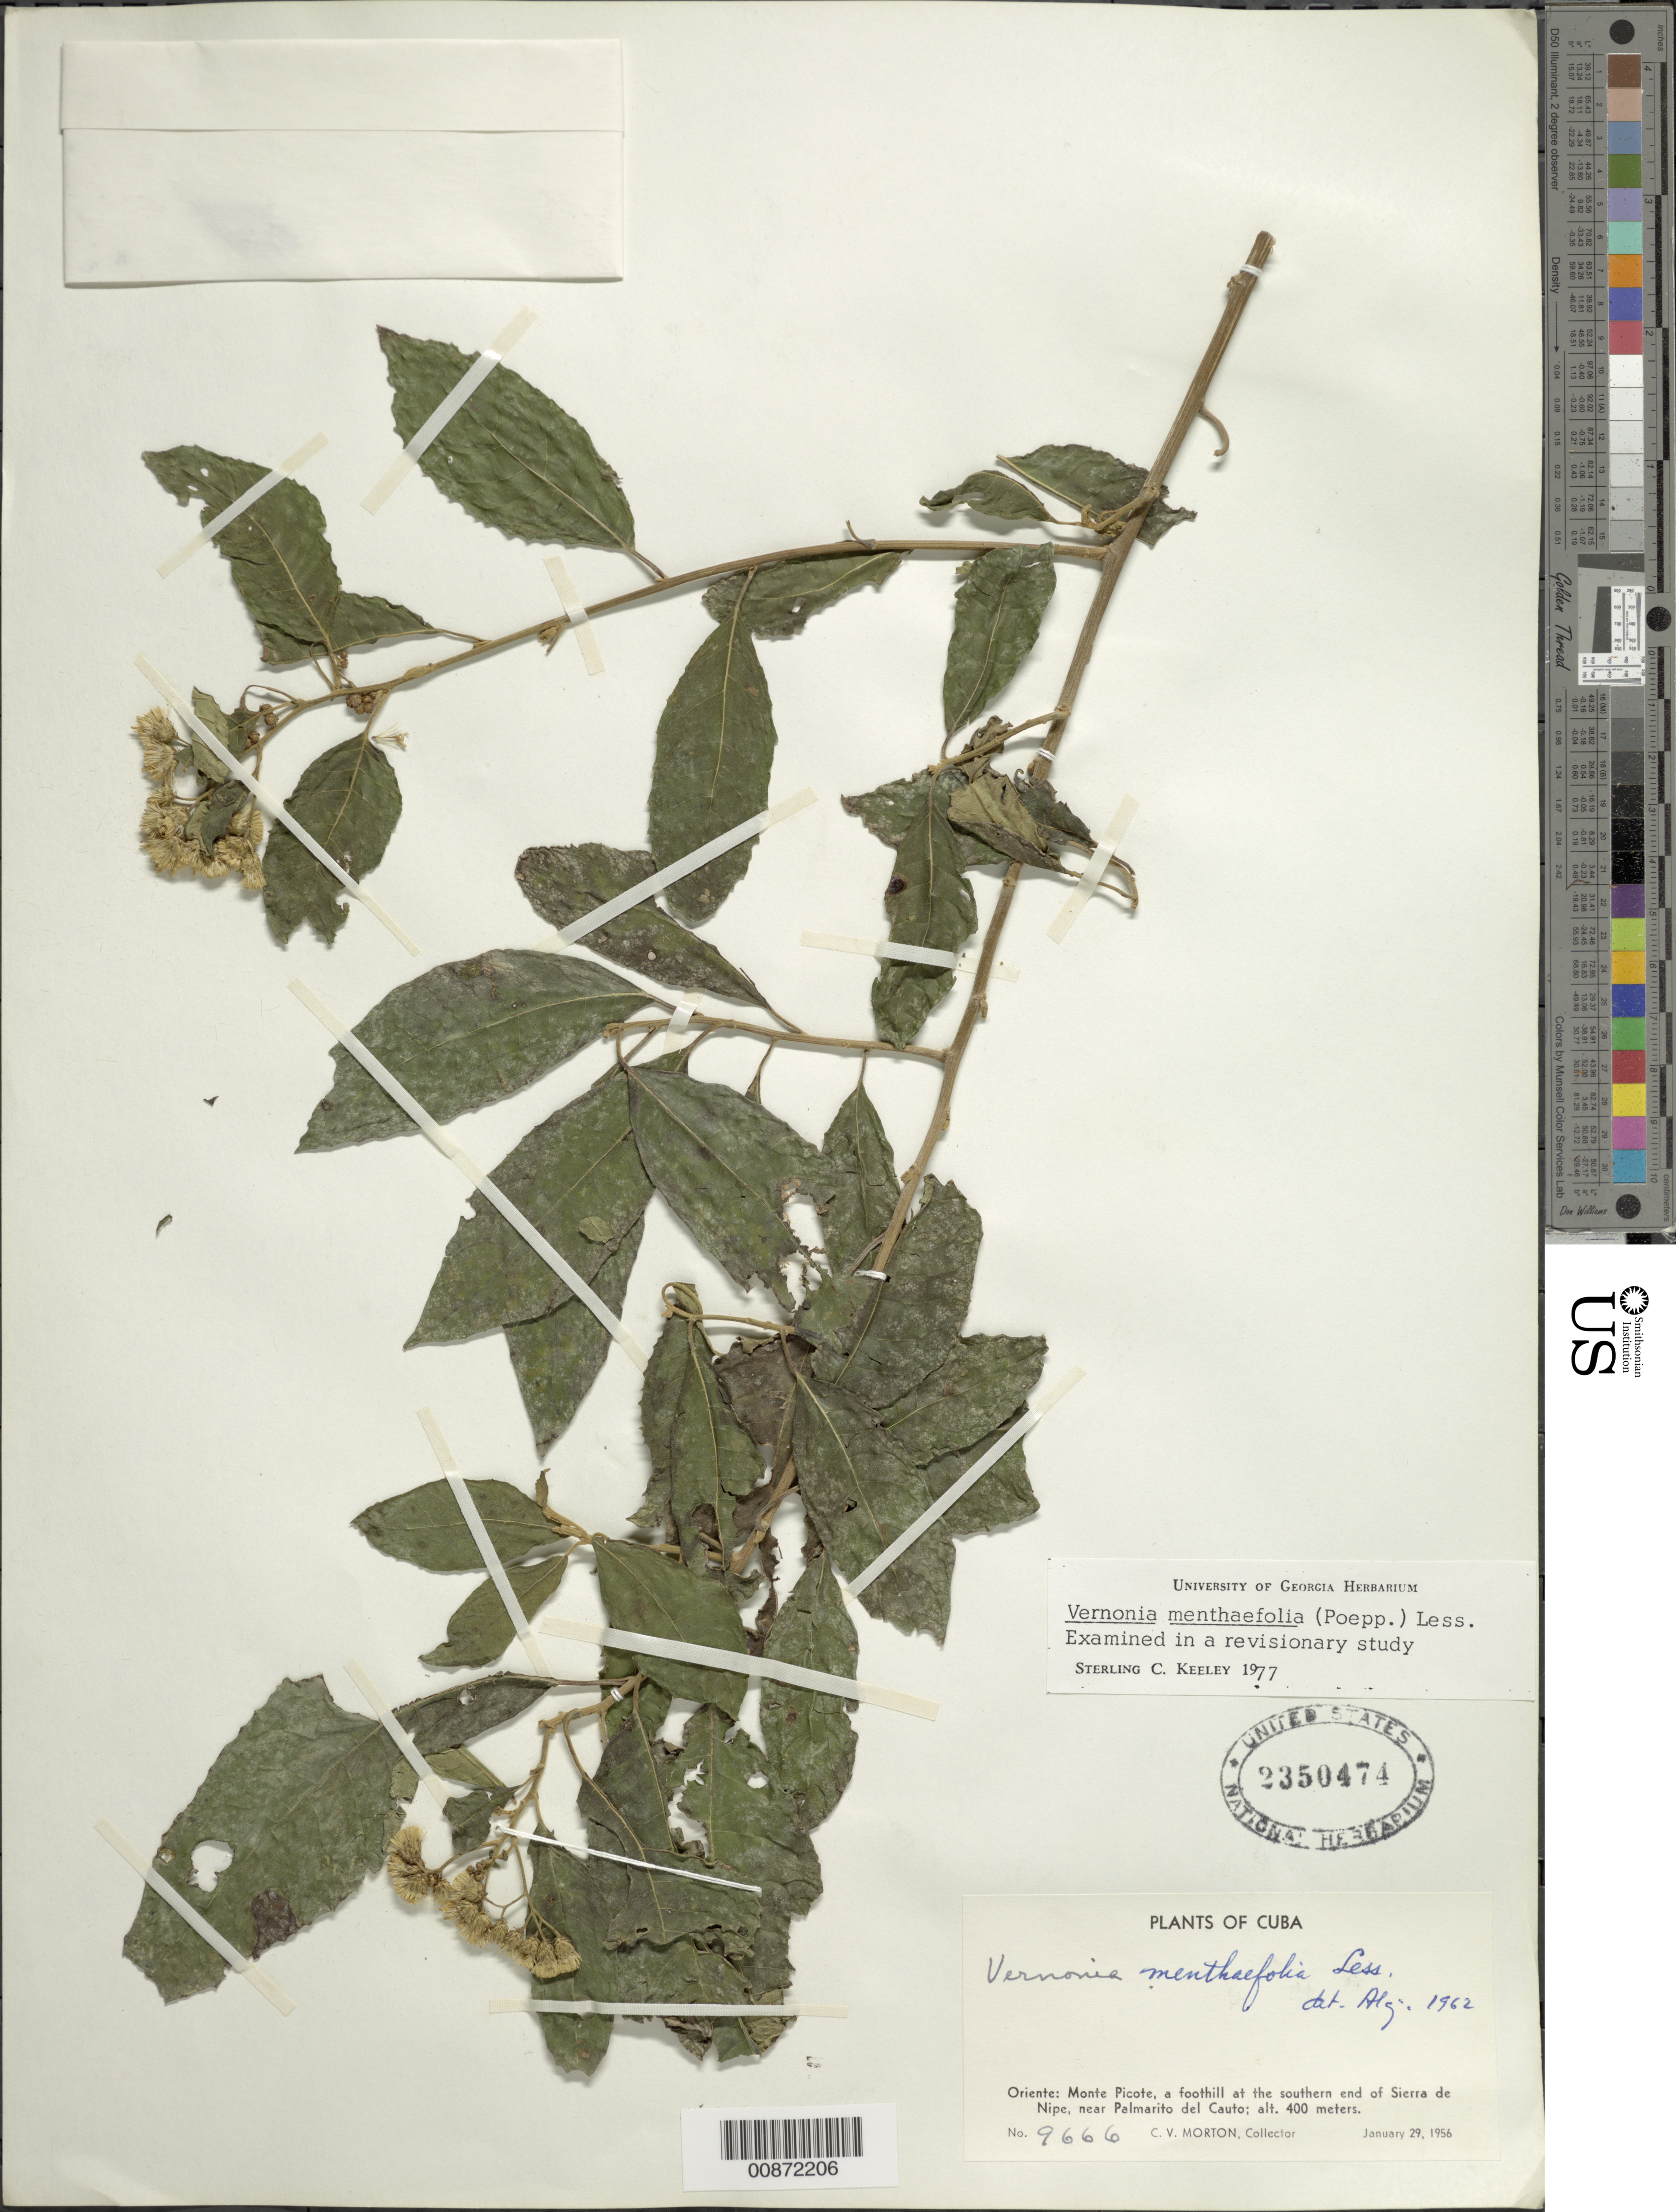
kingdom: Plantae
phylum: Tracheophyta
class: Magnoliopsida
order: Asterales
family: Asteraceae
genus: Vernonanthura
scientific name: Vernonanthura menthifolia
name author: (Poepp. ex Spreng.) H. Rob.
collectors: C. V. Morton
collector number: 9666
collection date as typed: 29 Jan 1956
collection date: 1956-01-29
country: Cuba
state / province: Holguín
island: Cuba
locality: Monte Picote, foothill at the southern end of Sierra de Nipe, near Palmarito del Cauto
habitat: Foothill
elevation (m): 400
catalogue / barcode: US 2359474